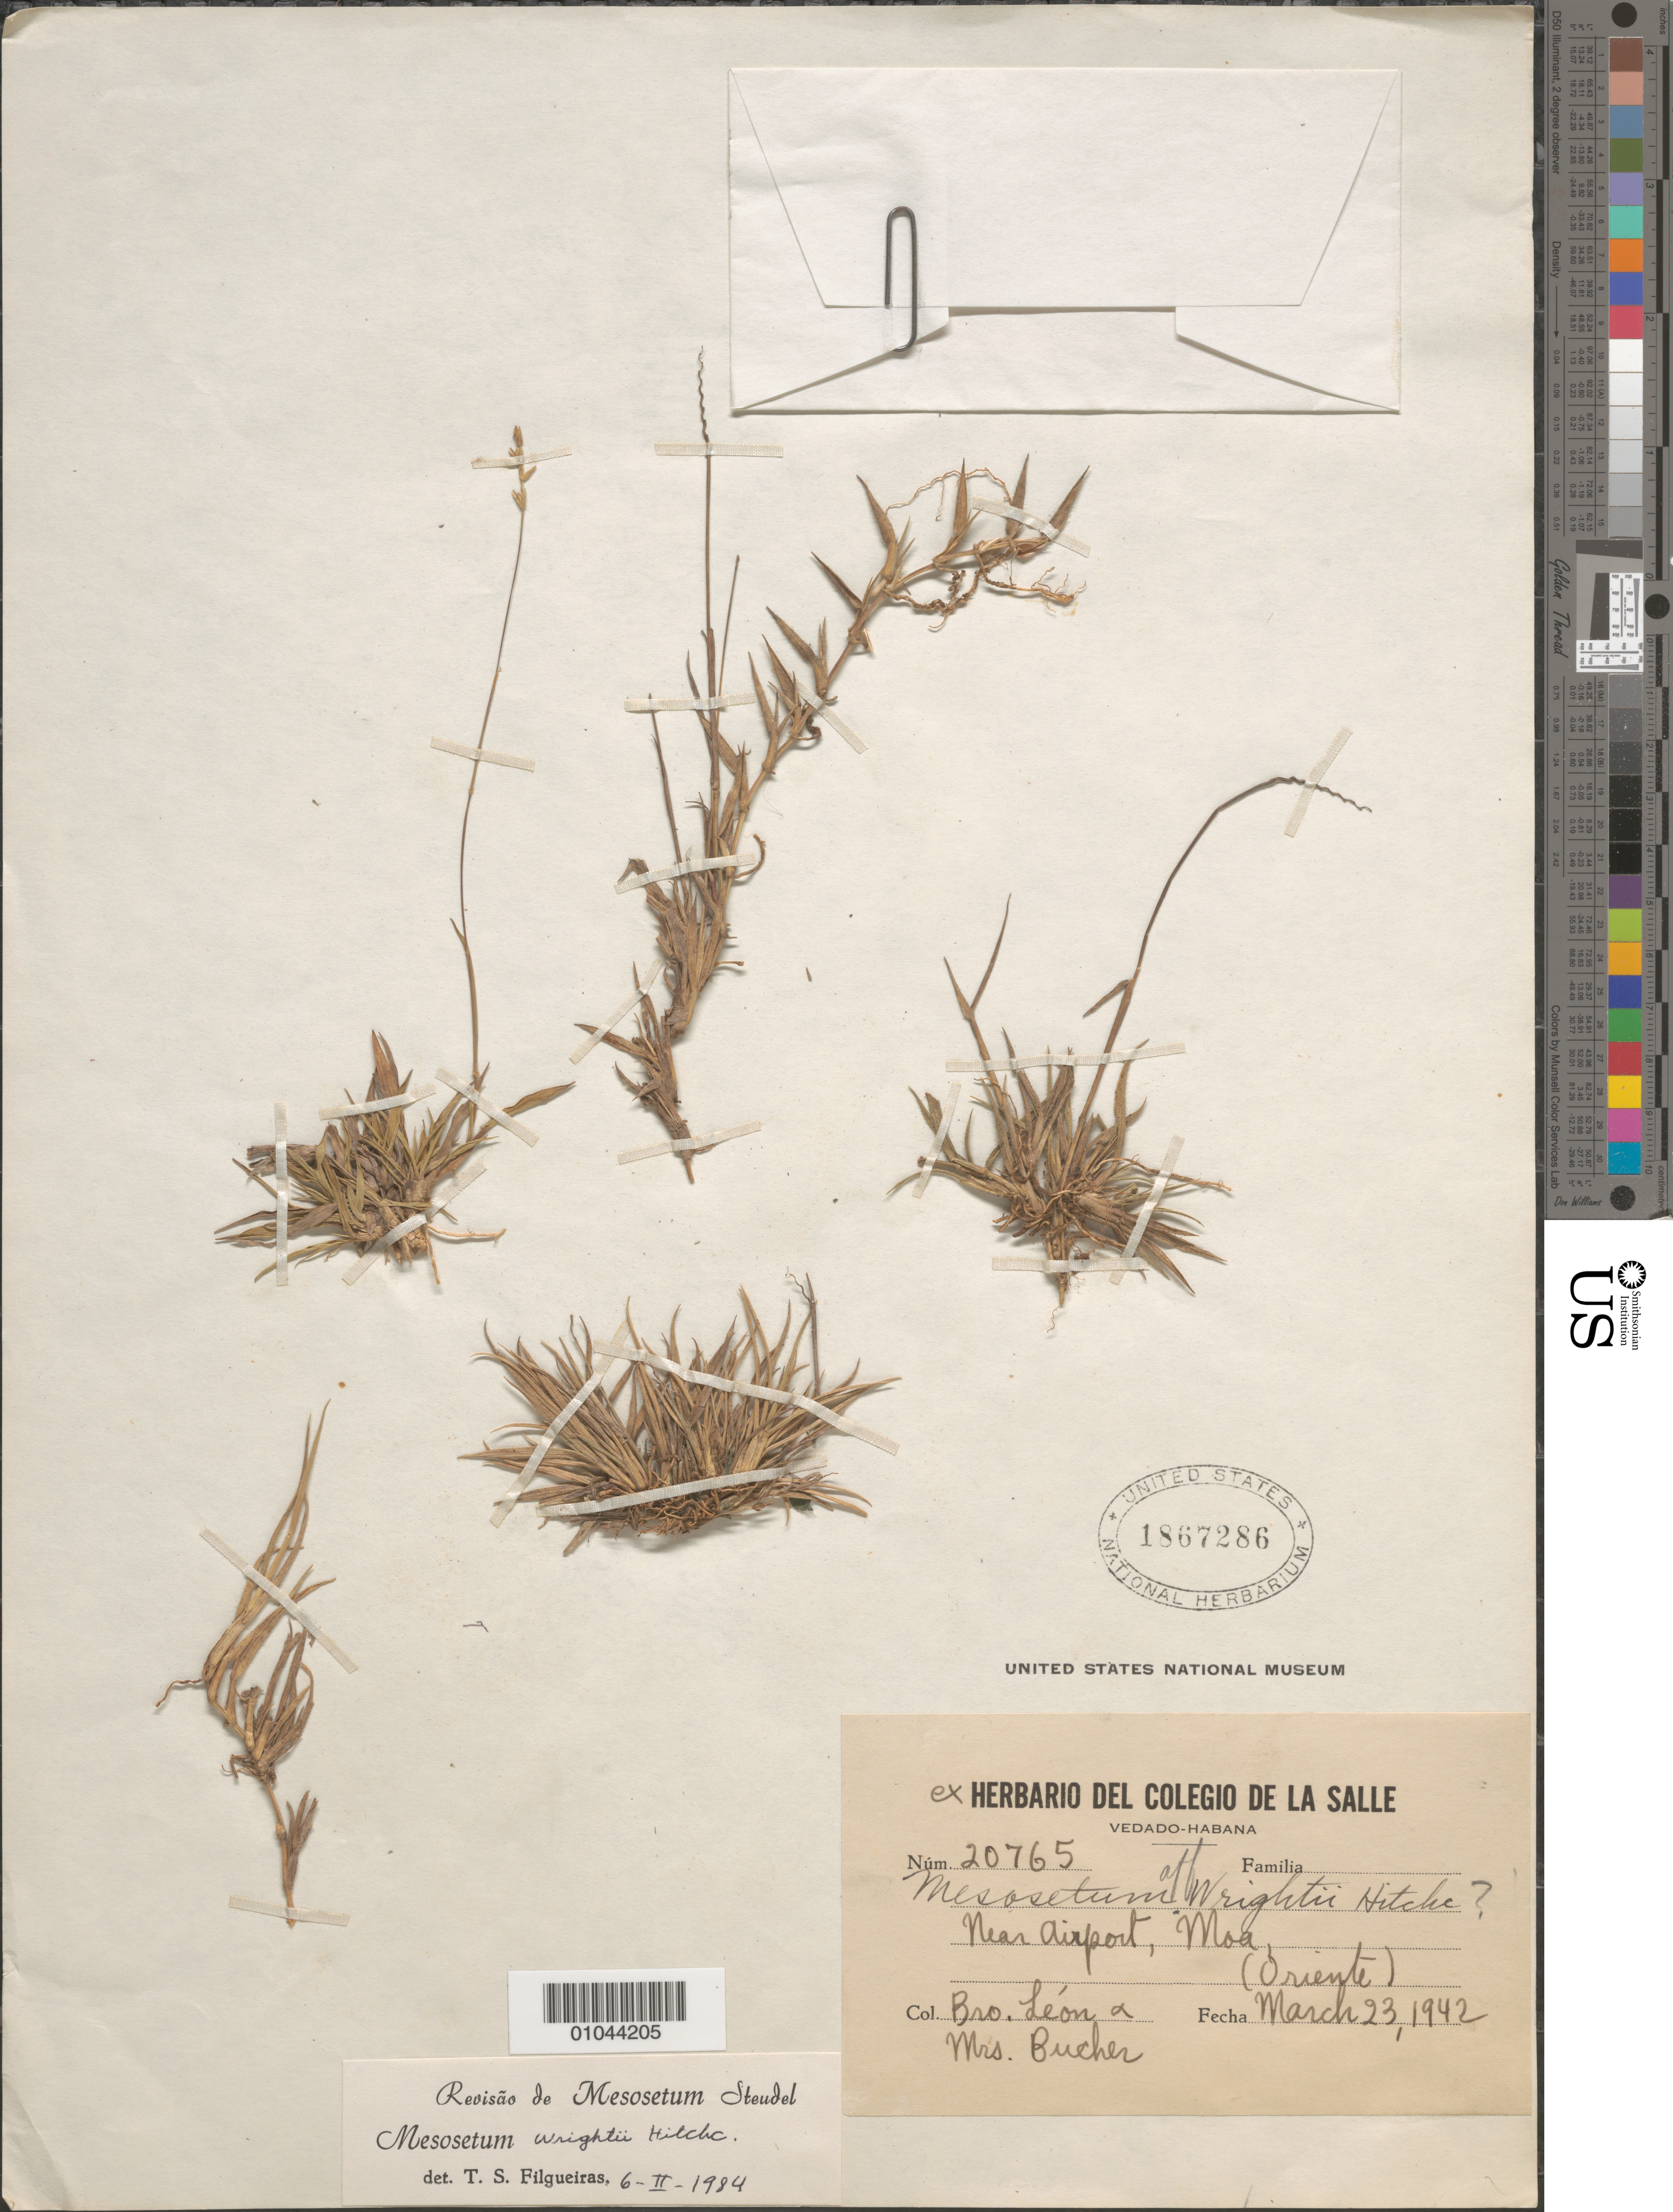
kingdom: Plantae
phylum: Tracheophyta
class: Liliopsida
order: Poales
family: Poaceae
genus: Mesosetum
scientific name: Mesosetum loliiforme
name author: (Hochst. ex Steud.) Chase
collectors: Bro. León & G. C. Bucher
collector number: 20765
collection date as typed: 23 Mar 1942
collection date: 1942-03-23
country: Cuba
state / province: Holguín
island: Cuba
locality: Near Airport, Moa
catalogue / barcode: US 1867286